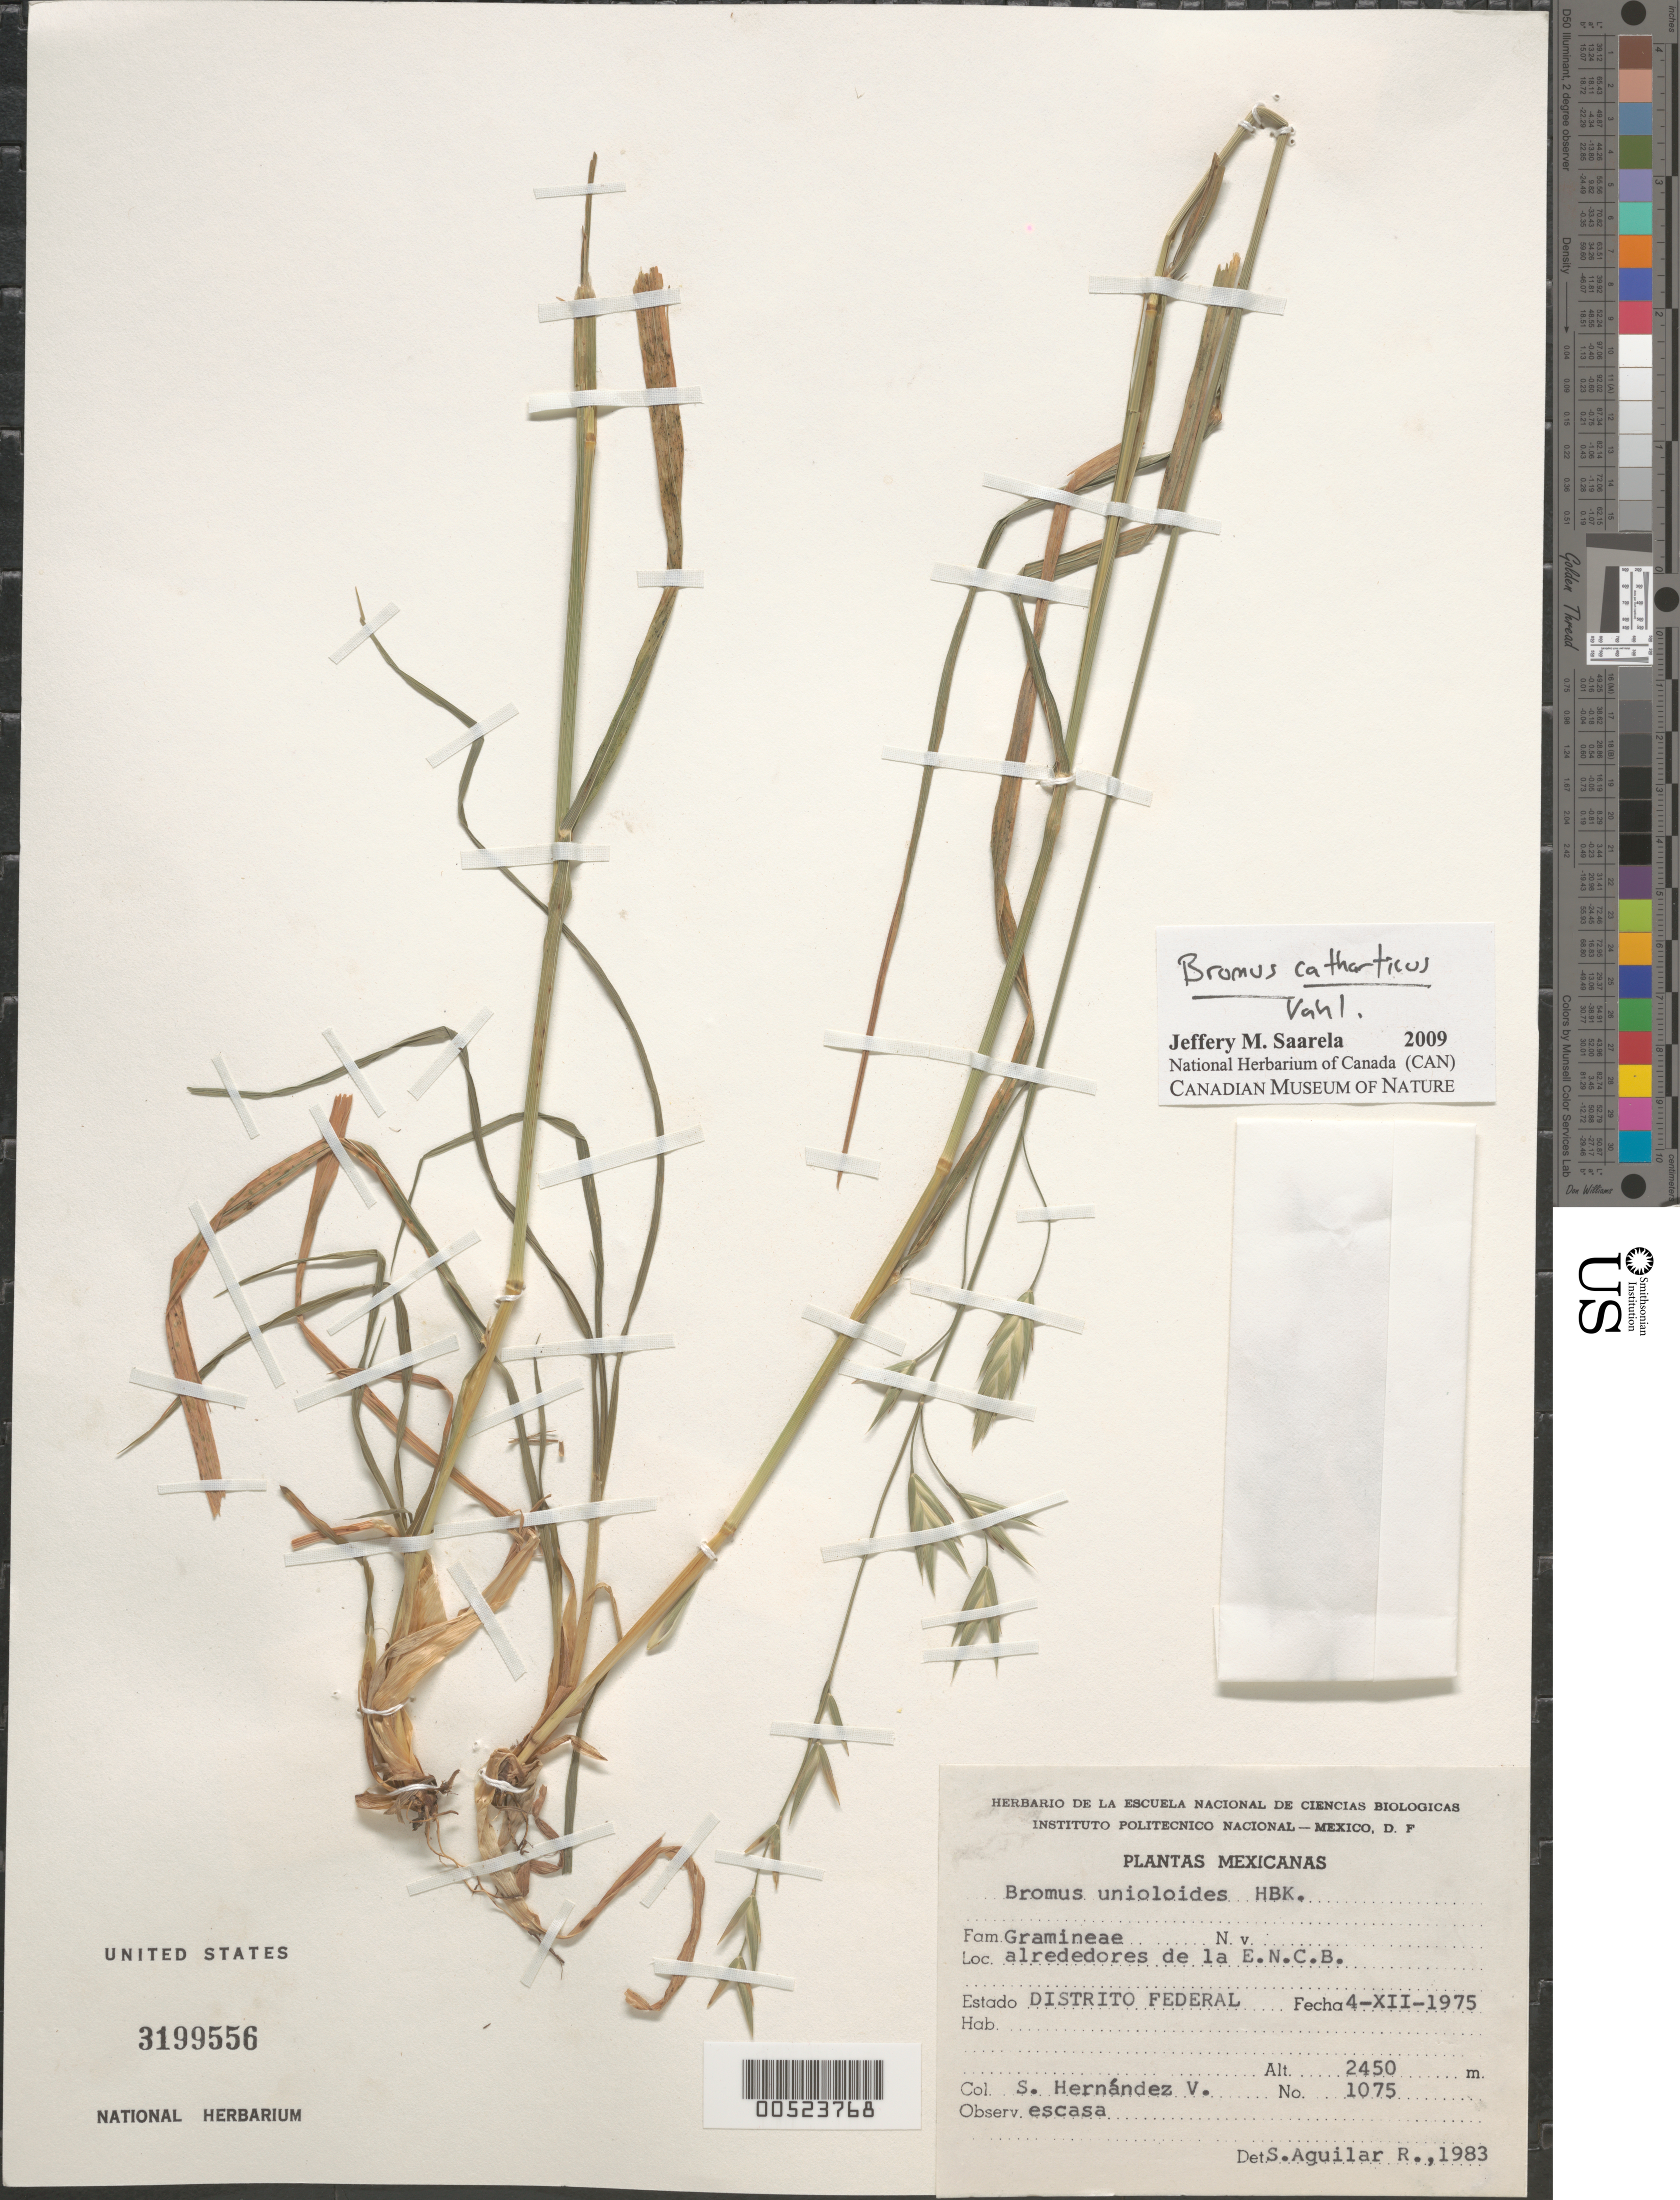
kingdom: Plantae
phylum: Tracheophyta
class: Liliopsida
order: Poales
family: Poaceae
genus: Bromus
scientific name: Bromus catharticus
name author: Vahl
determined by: Aguilar-R., S.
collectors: S. Hernández-V.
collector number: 1075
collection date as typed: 4 Dec 1975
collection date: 1975-12-04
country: Mexico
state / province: Distrito Federal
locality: Alrededores de la E.N.C.B.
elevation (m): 2450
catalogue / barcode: US 3199556